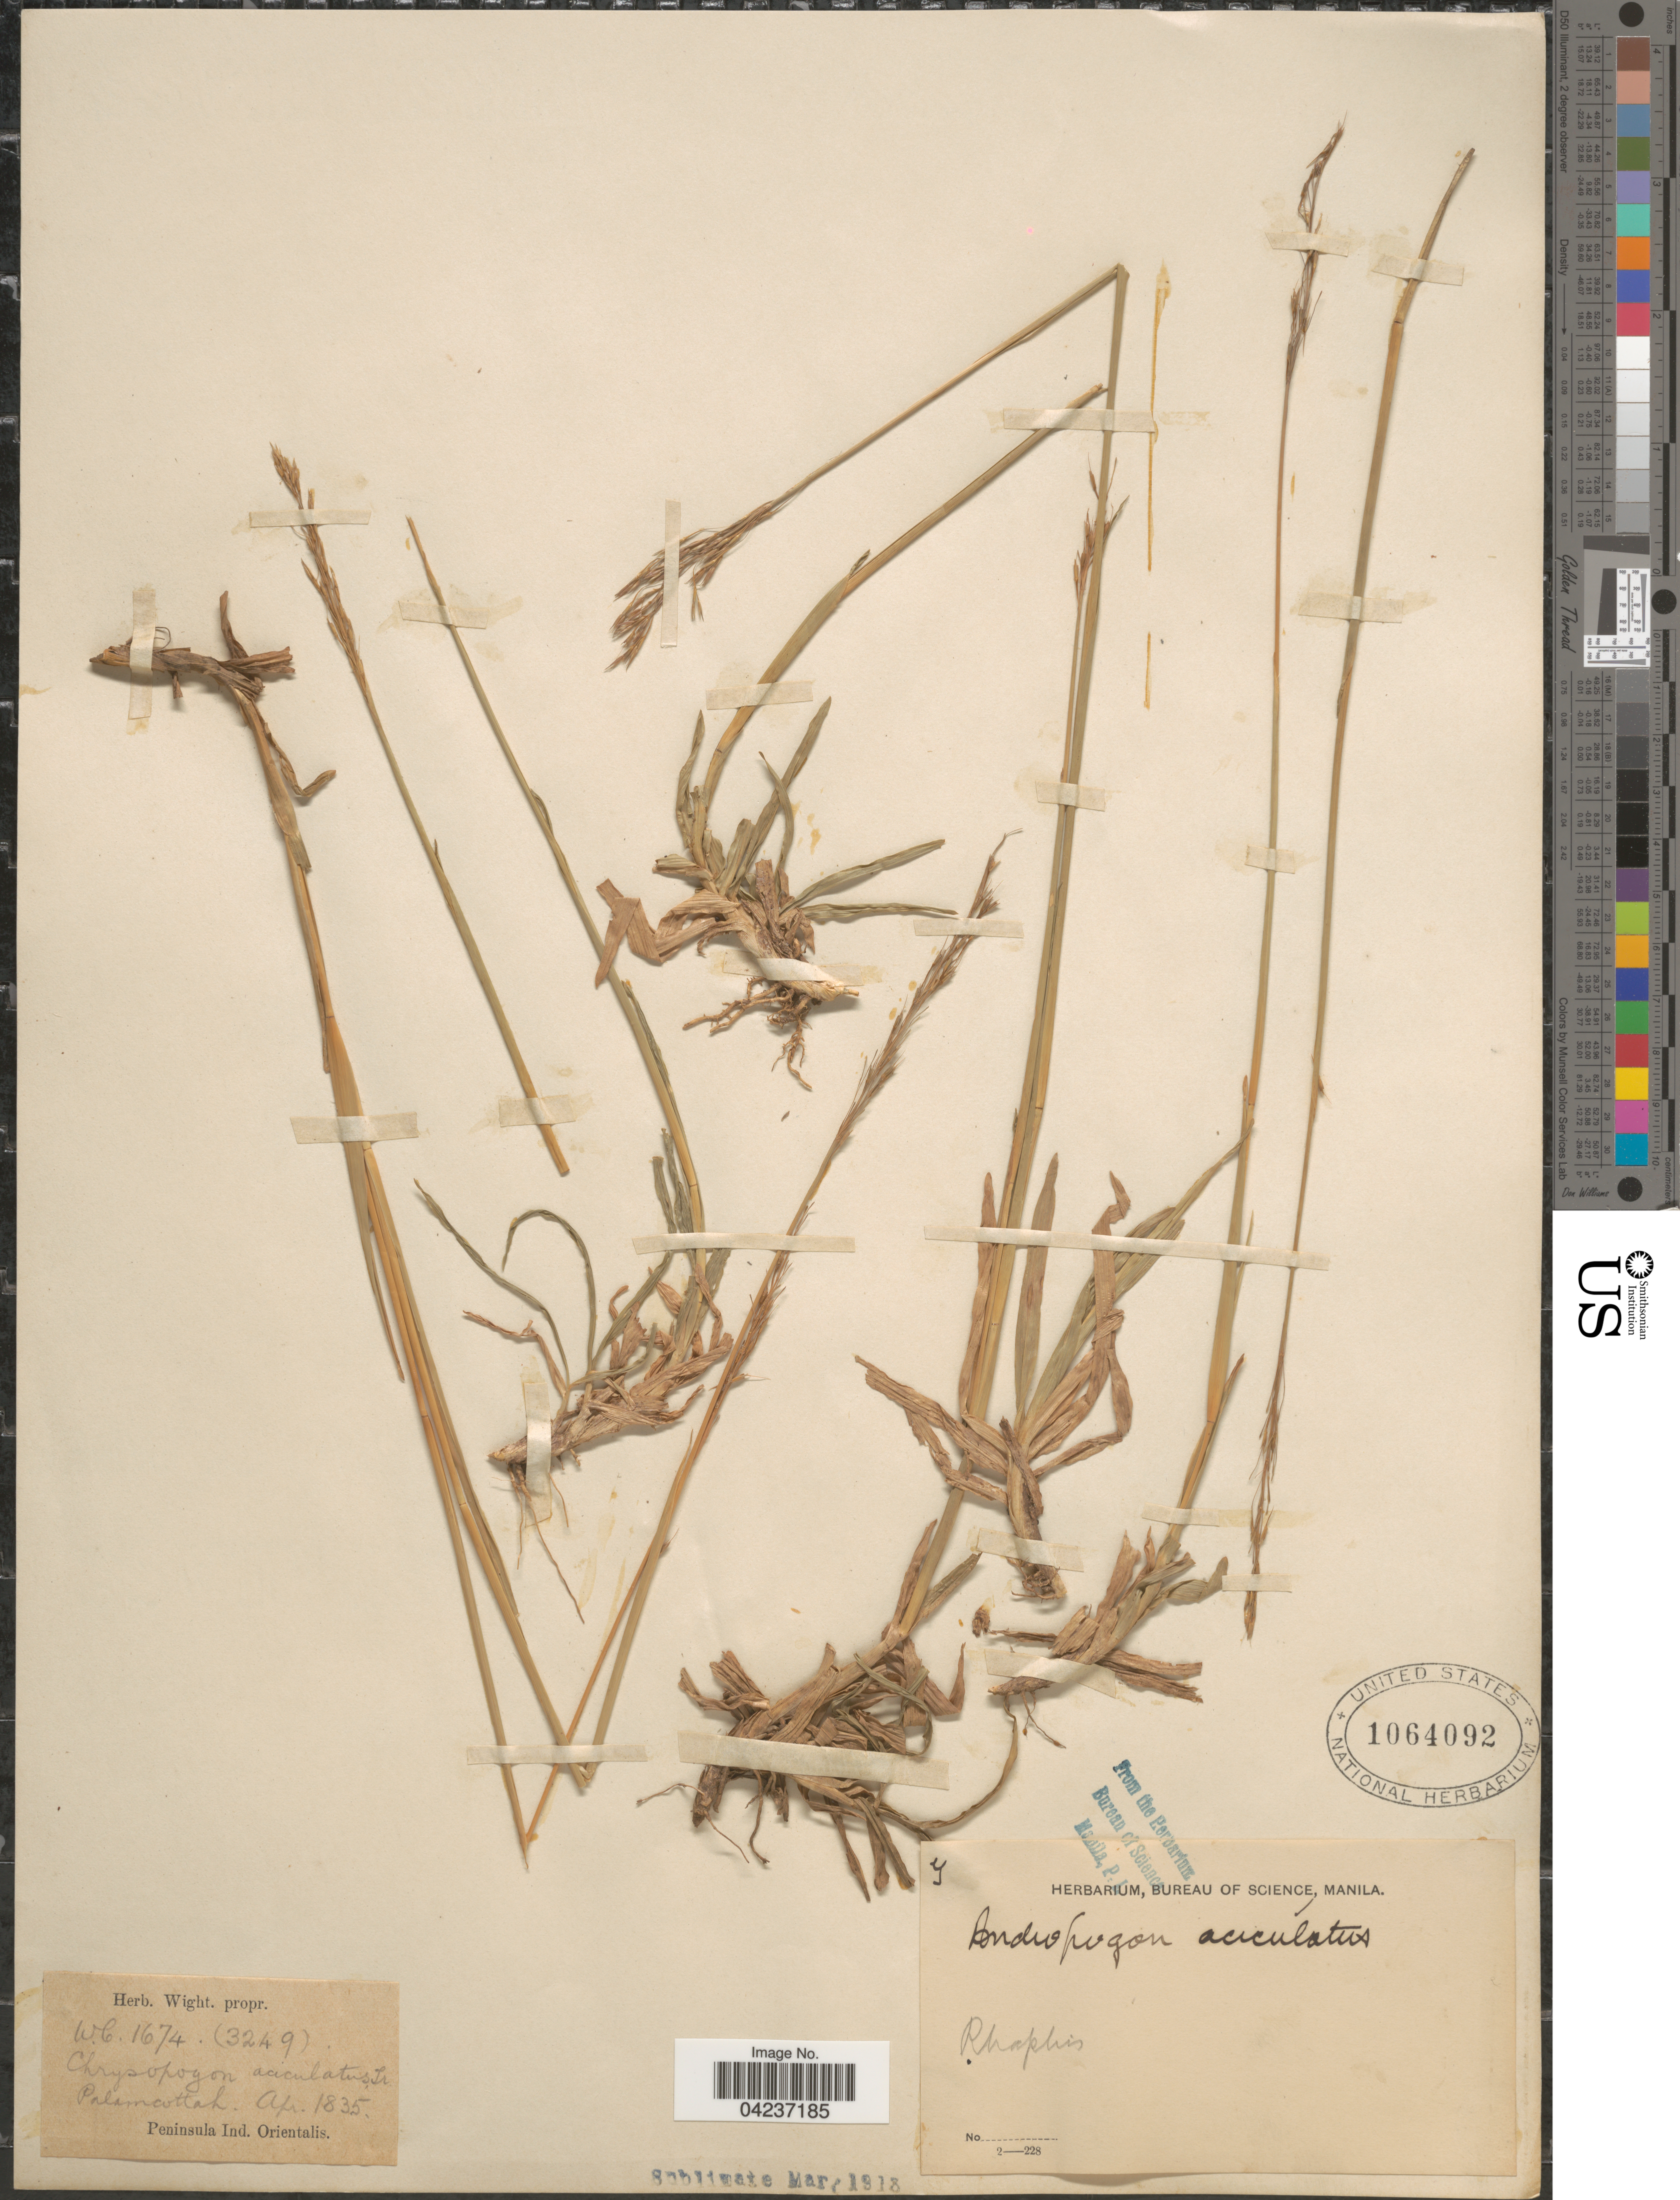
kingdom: Plantae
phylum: Tracheophyta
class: Liliopsida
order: Poales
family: Poaceae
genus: Chrysopogon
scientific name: Chrysopogon aciculatus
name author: (Retz.) Trin.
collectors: ex Herb. Wight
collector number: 3249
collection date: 1835-04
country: India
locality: Palamcottah. Peninsula Ind. Orientalis.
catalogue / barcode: US 1064092